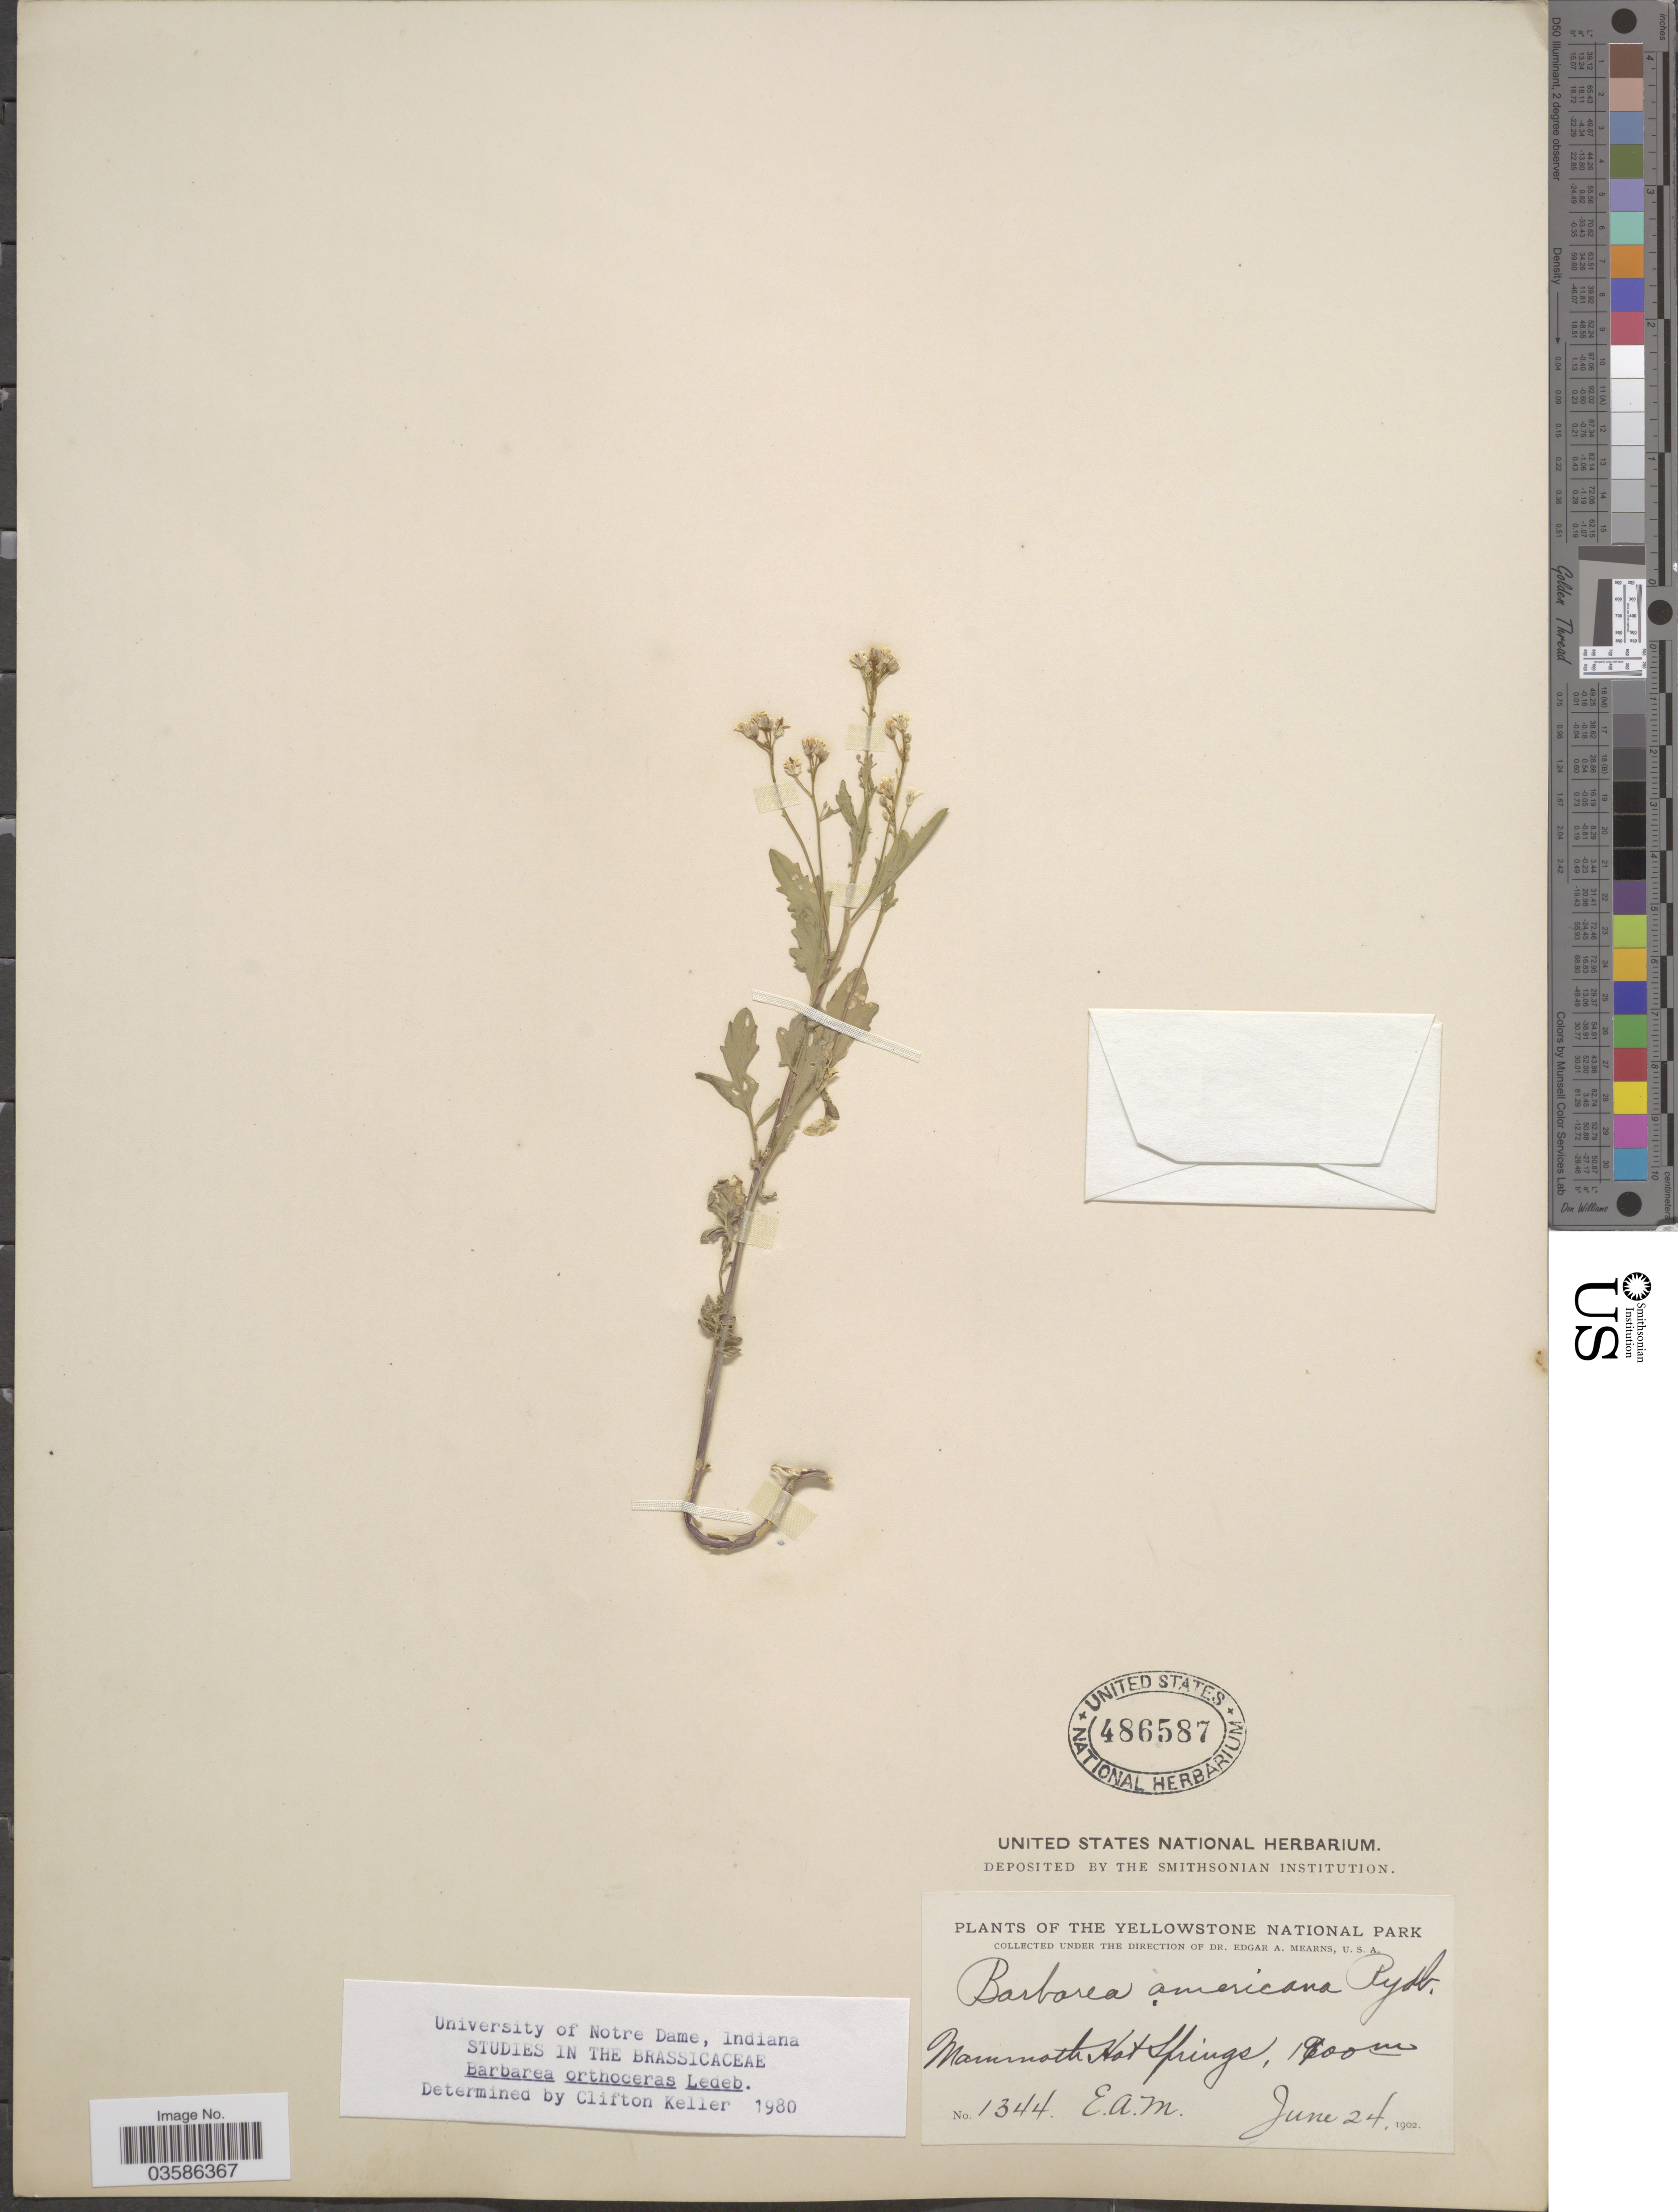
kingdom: Plantae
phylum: Tracheophyta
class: Magnoliopsida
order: Brassicales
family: Brassicaceae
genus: Barbarea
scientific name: Barbarea orthoceras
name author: Ledeb.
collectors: E. A. Mearns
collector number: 1344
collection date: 1902-06-24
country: United States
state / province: Wyoming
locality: Yellowstone National Park. Mammoth Hot Springs.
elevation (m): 1900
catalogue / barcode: US 486587